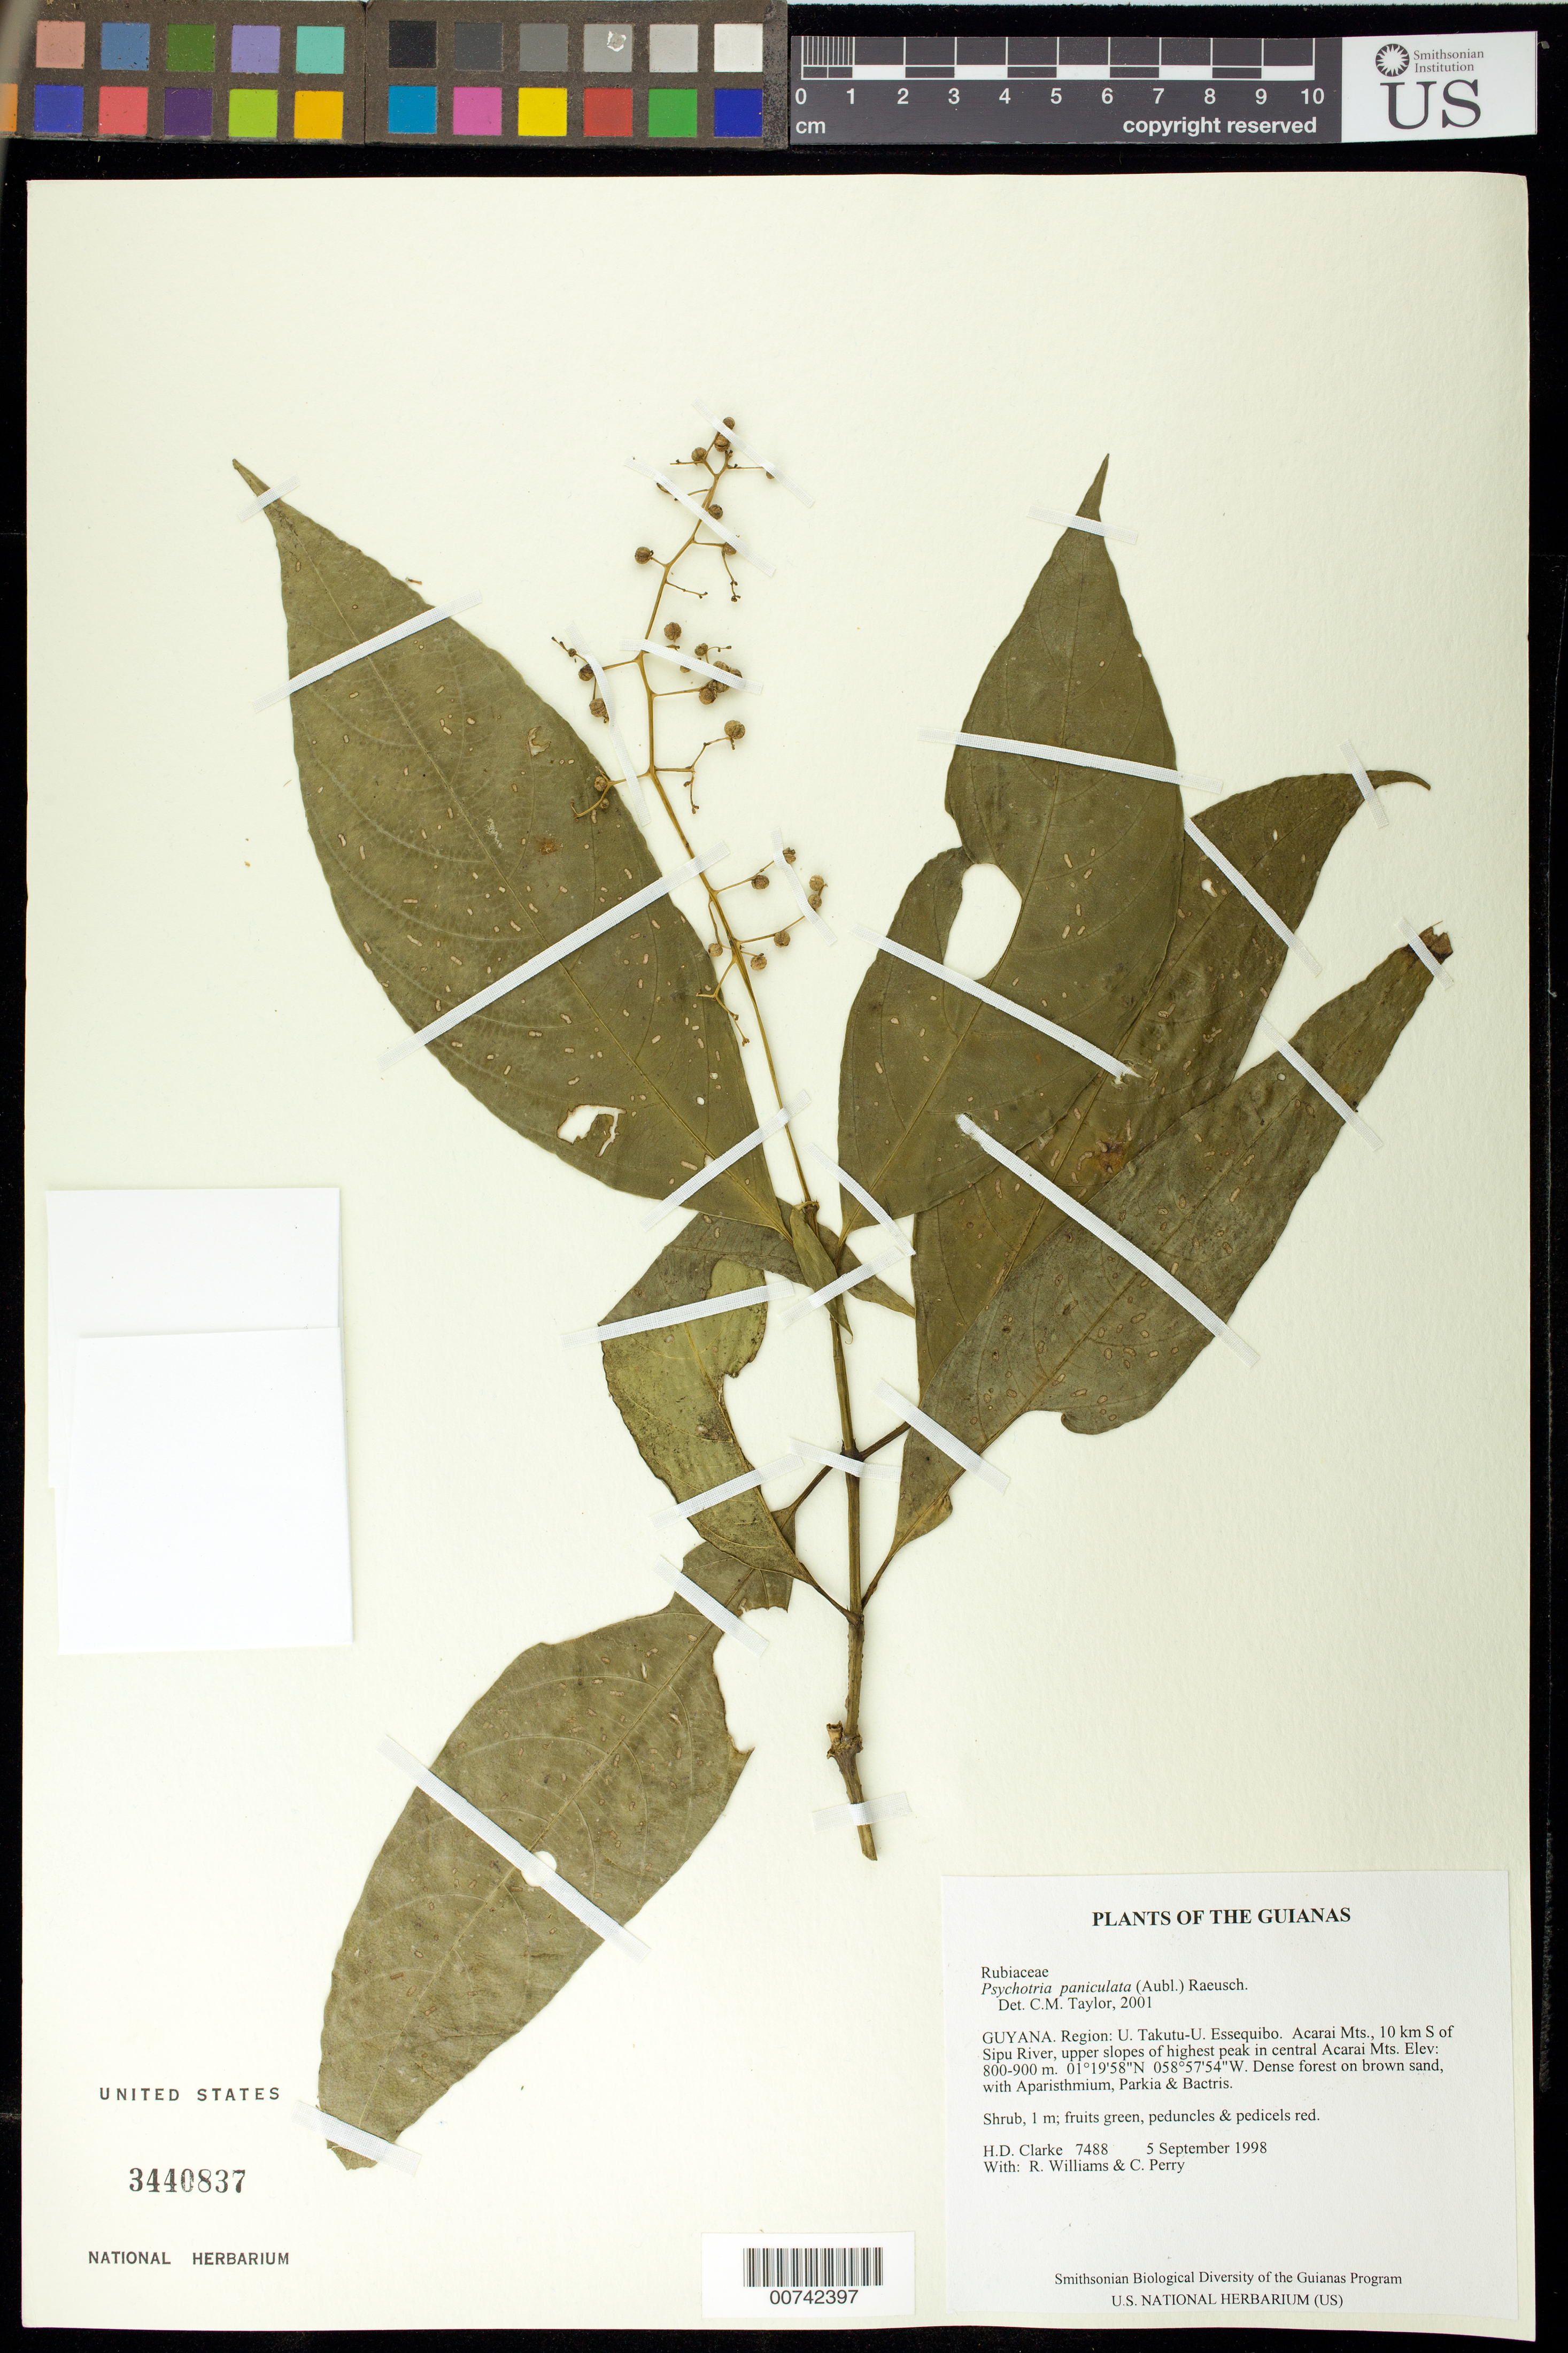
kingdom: Plantae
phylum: Tracheophyta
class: Magnoliopsida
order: Gentianales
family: Rubiaceae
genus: Palicourea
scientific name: Palicourea aubletii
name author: Delprete & J.H. Kirkbr.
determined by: Kirkbride, J. H., Jr.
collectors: H. D. Clarke, R. Williams & C. Perry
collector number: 7488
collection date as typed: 5 September 1998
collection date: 1998-09-05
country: Guyana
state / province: U. Takutu-U. Essequibo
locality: Acarai Mts., 10 km S of Sipu River, upper slopes of highest peak in central Acarai Mts.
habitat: Dense forest on brown sand, with Aparisthmium, Parkia & Bactris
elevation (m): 800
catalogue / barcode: US 3440837